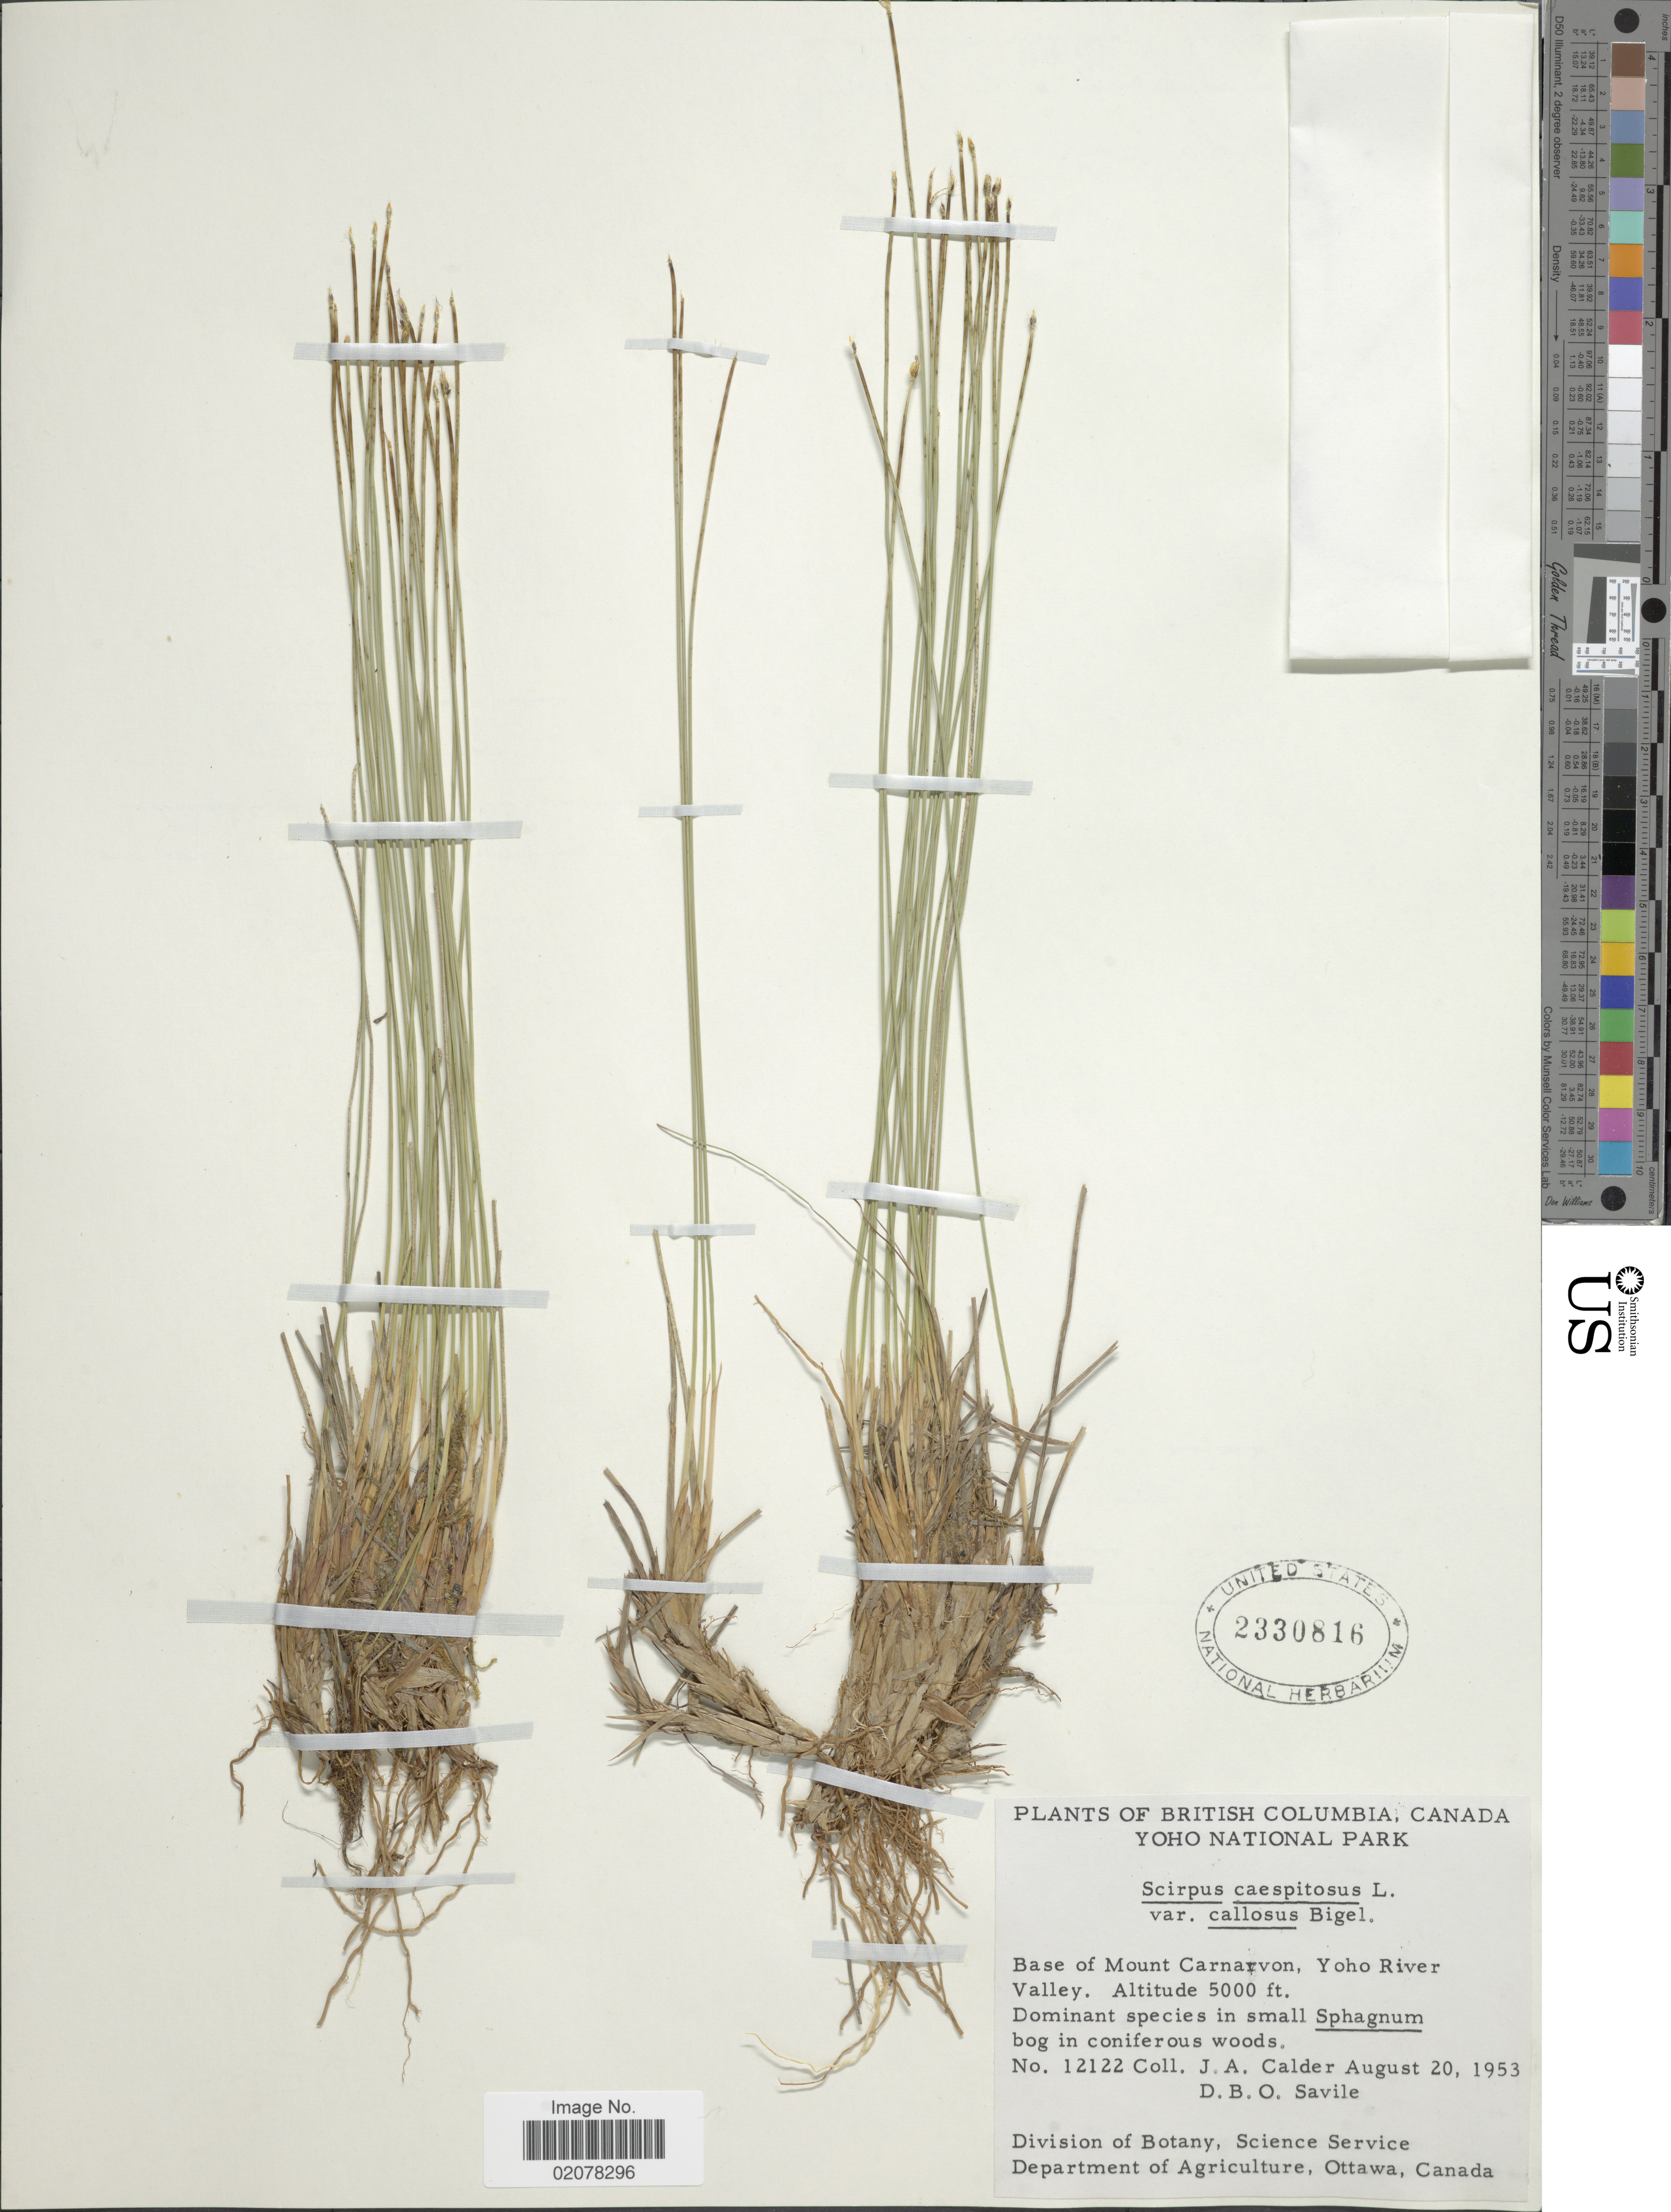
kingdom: Plantae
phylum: Tracheophyta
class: Liliopsida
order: Poales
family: Cyperaceae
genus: Trichophorum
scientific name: Trichophorum cespitosum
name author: (L.) Hartm.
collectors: J. A. Calder & D. Savile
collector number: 12122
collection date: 1953-08-20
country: Canada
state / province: British Columbia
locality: Yoho National Park, Base of Mount Carnavon, Yoho River Valley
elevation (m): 1524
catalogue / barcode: US 2330816